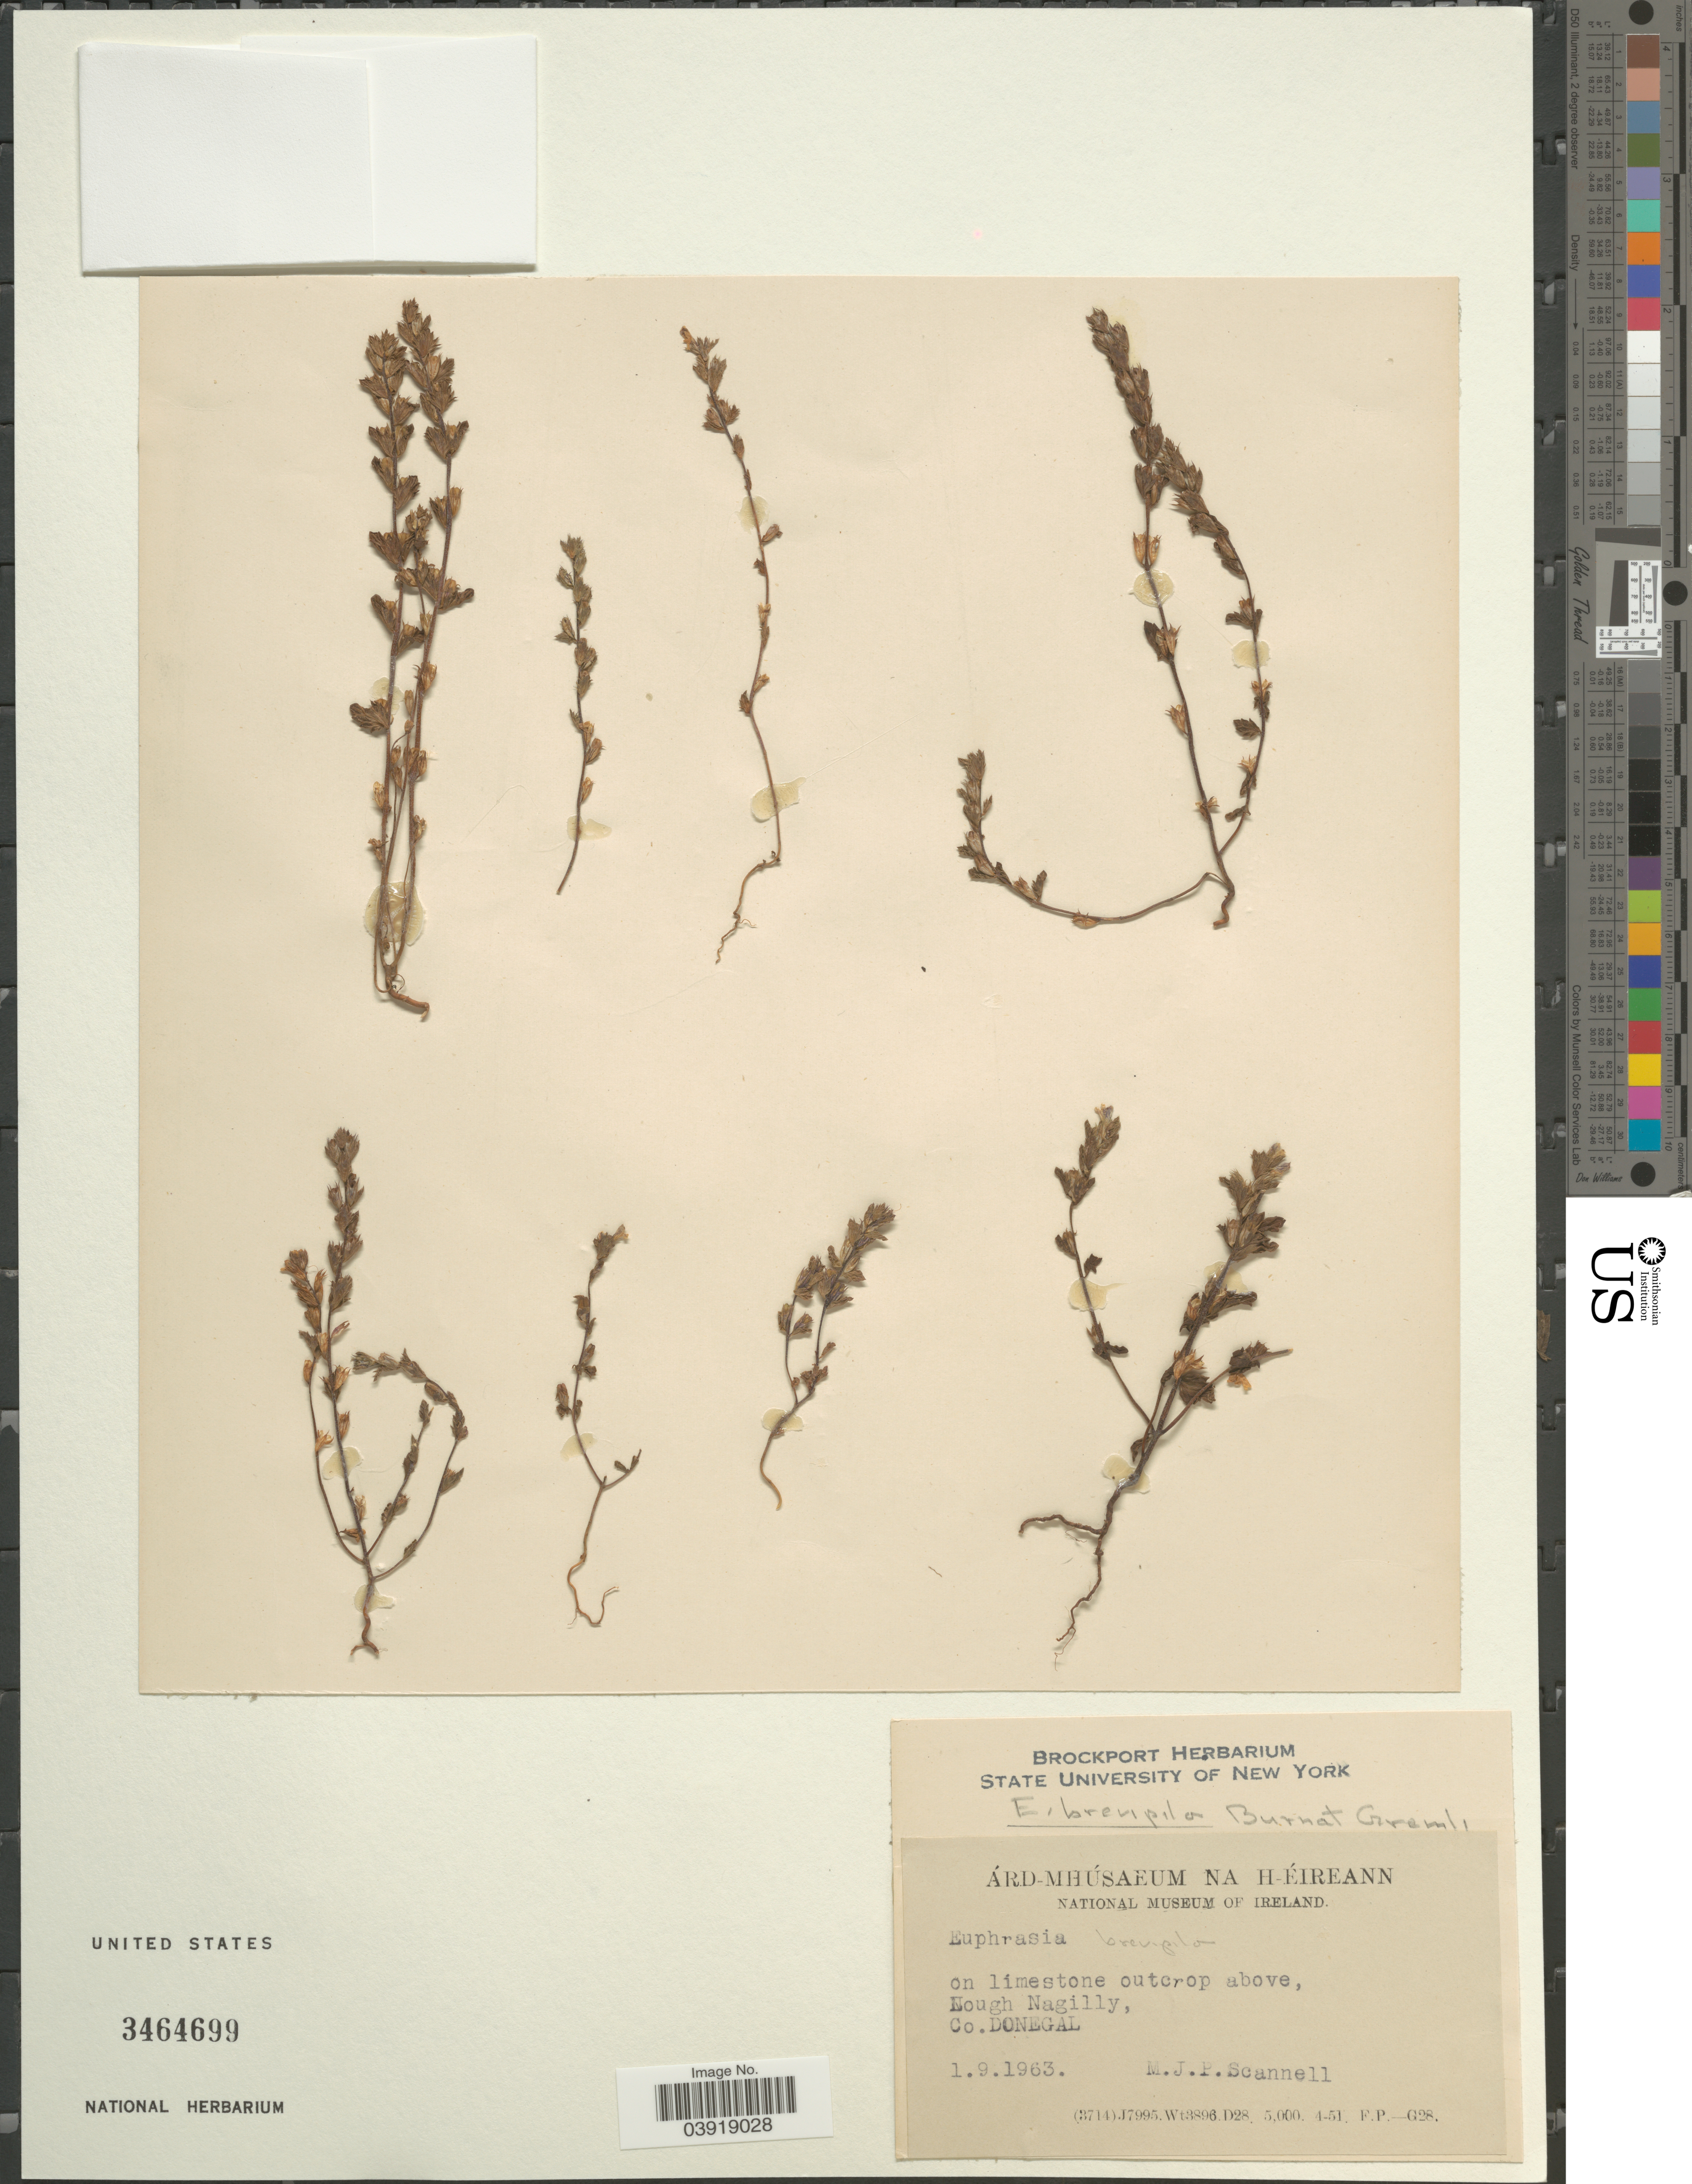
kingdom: Plantae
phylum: Tracheophyta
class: Magnoliopsida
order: Lamiales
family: Orobanchaceae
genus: Euphrasia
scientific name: Euphrasia brevipila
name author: Burn. & Gremli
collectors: M. Scannell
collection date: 1963-09-01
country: Ireland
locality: Lough Nagilly, Co. Donegal.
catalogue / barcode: US 3464699